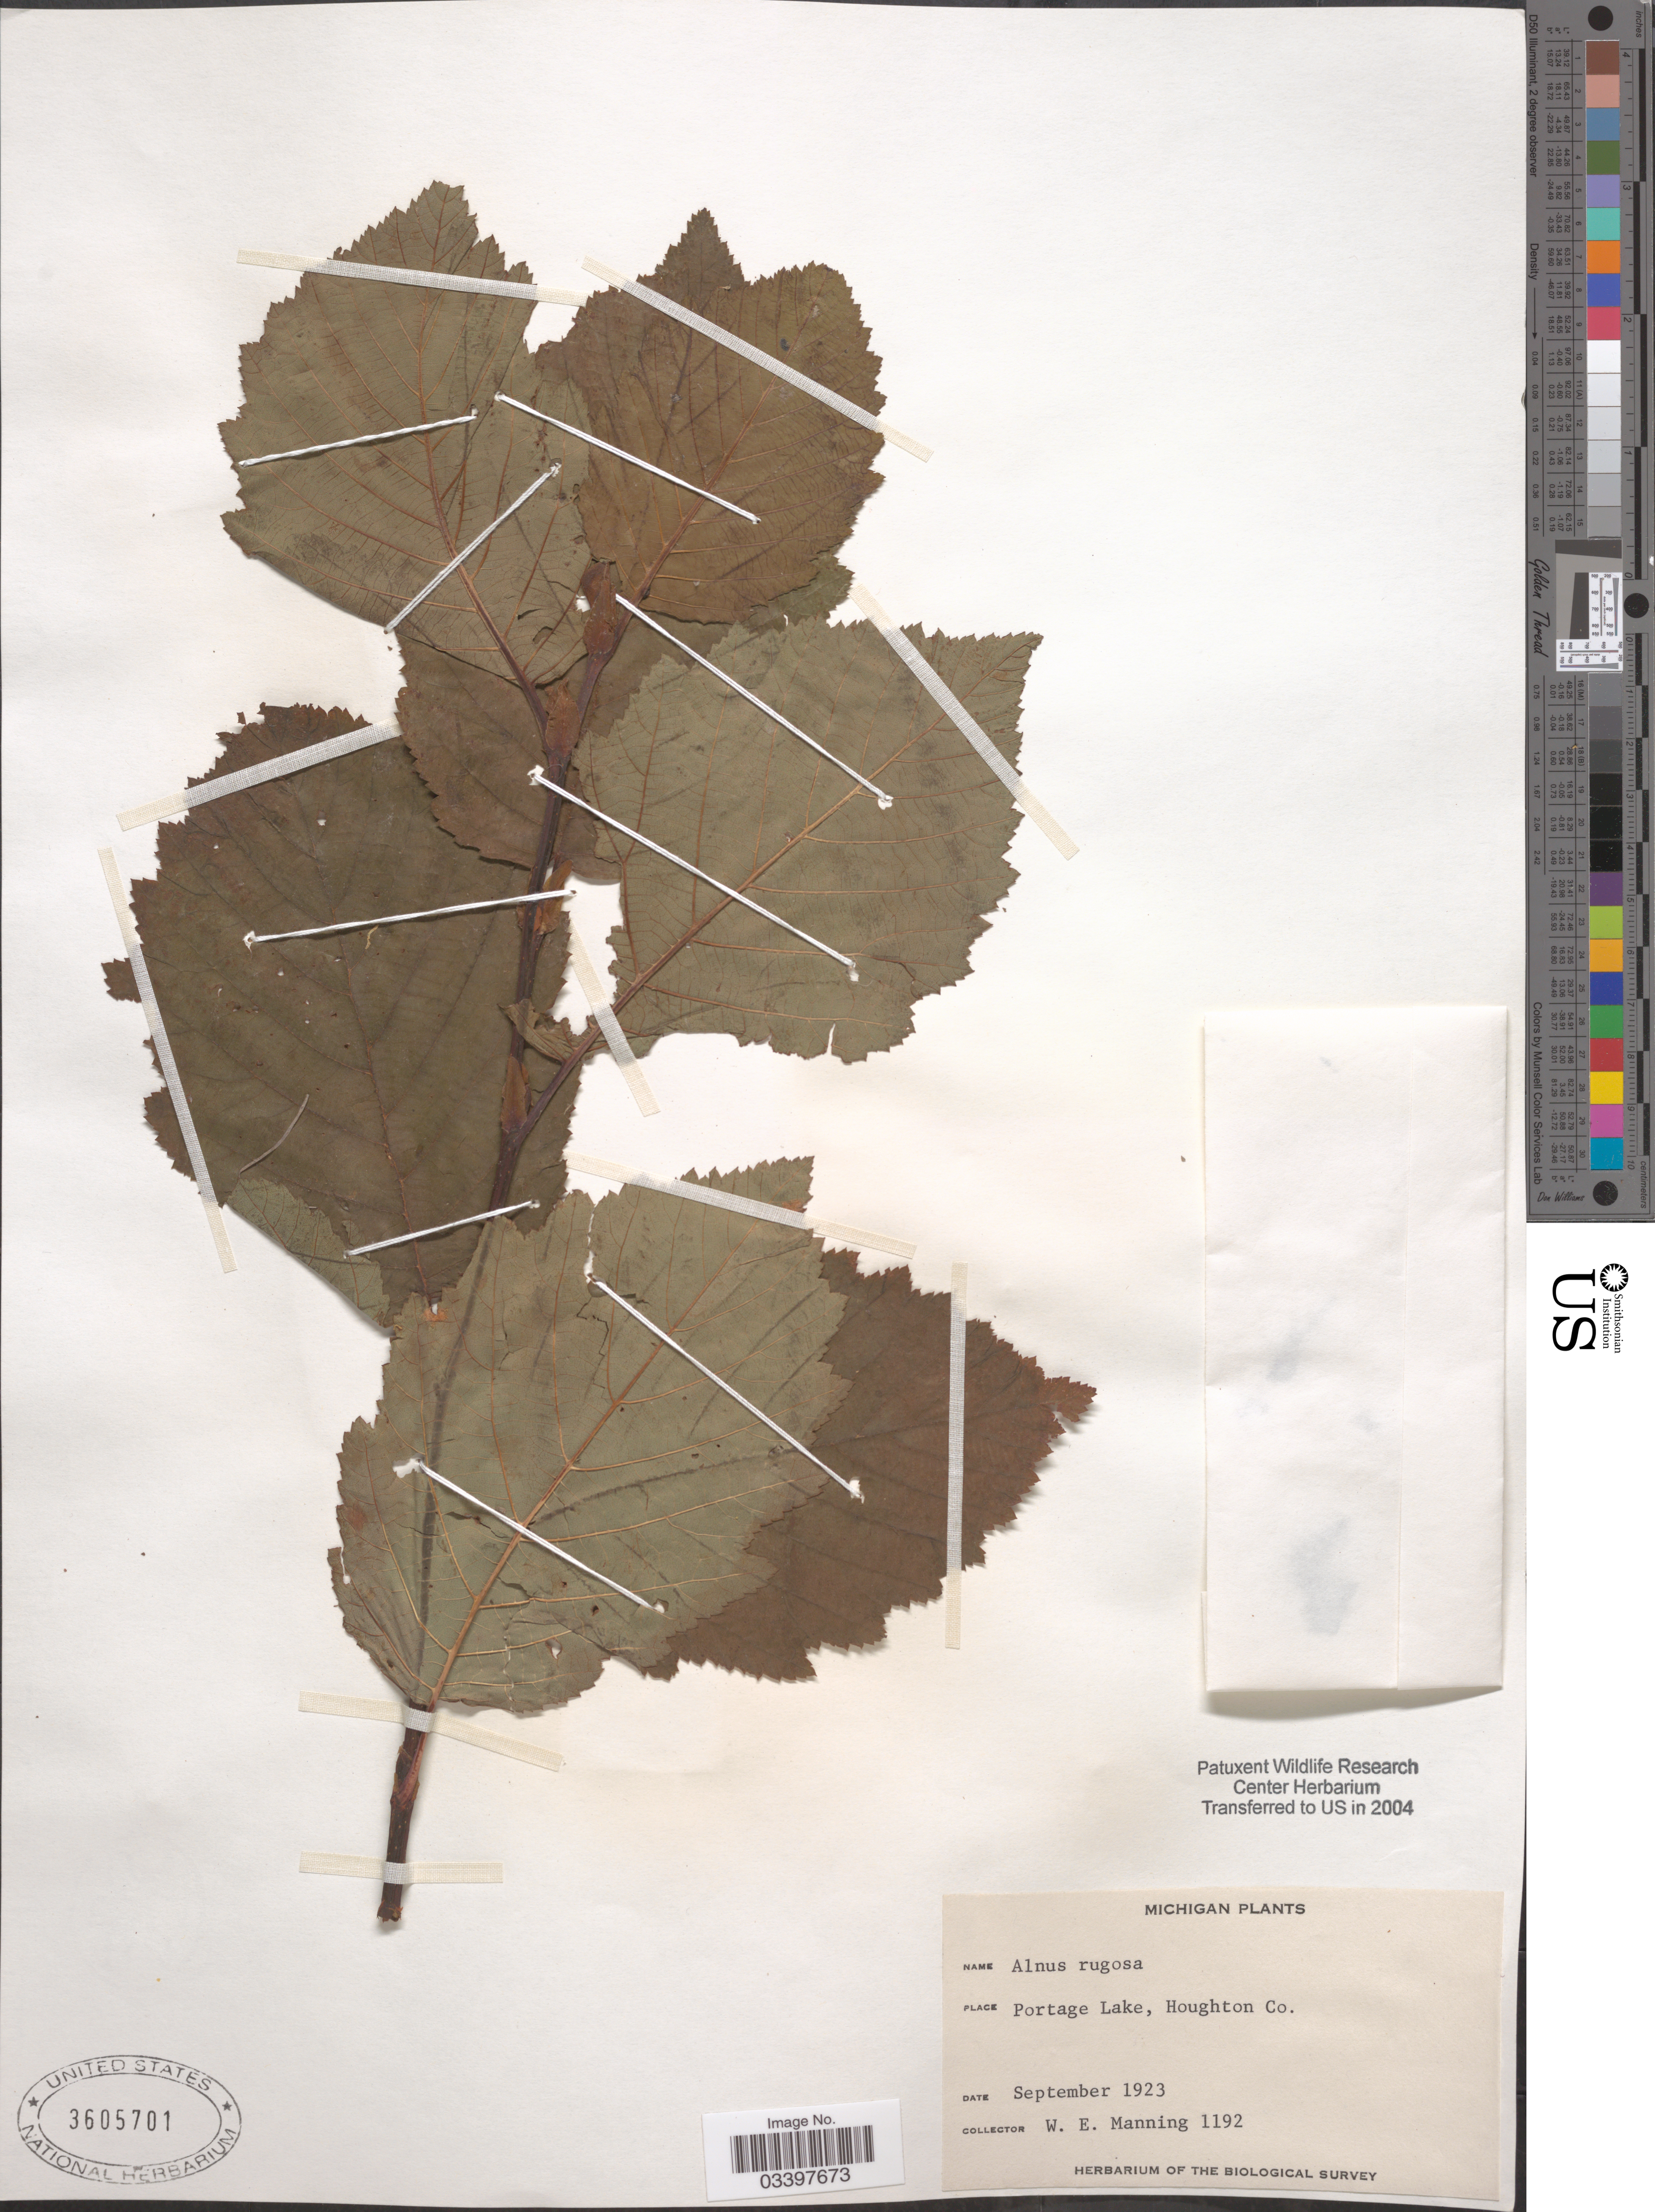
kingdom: Plantae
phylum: Tracheophyta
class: Magnoliopsida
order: Fagales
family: Betulaceae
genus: Alnus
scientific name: Alnus incana subsp. rugosa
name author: (Du Roi) R.T. Clausen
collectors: W. Manning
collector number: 1192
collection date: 1923-09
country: United States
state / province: Michigan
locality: Portage Lake, Houghton Co.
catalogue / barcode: US 3605701